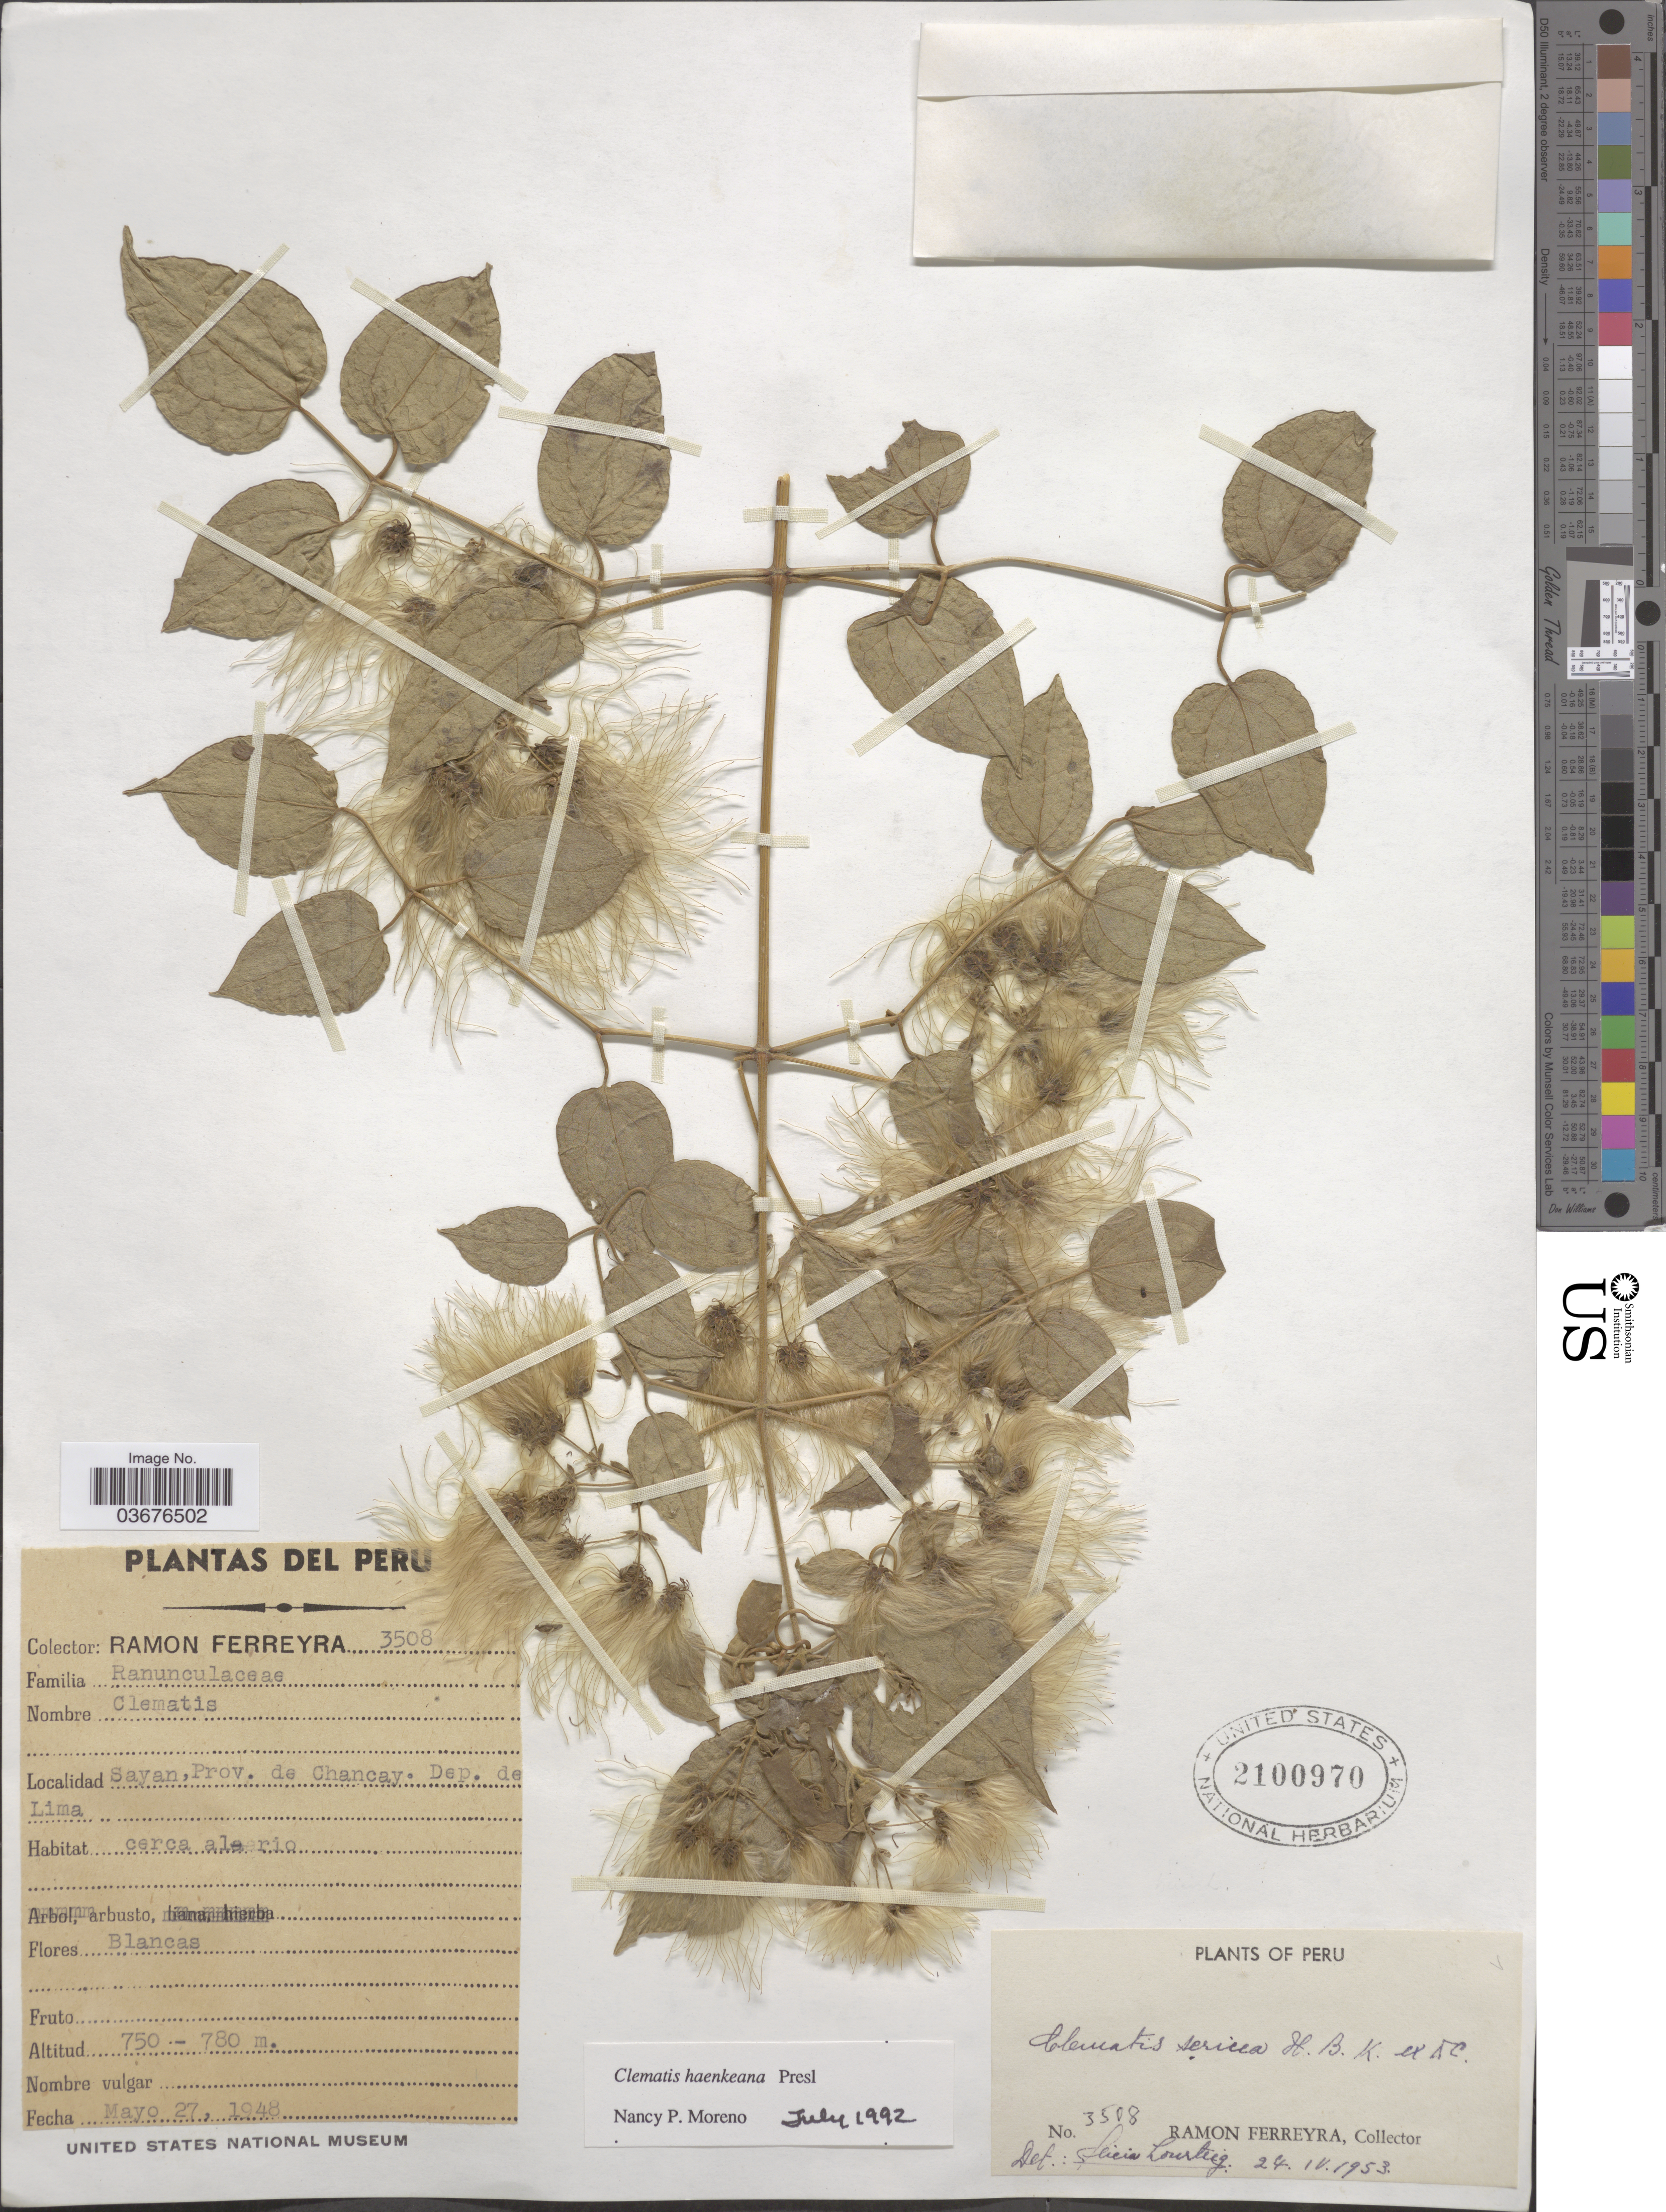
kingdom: Plantae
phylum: Tracheophyta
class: Magnoliopsida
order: Ranunculales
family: Ranunculaceae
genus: Clematis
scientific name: Clematis haenkeana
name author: C. Presl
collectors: R. A. Ferreyra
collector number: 3508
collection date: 1948-05-27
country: Peru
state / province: Lima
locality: Sayan, Prov. de Chancay. Dep. de Lima.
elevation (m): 750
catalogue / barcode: US 2100970